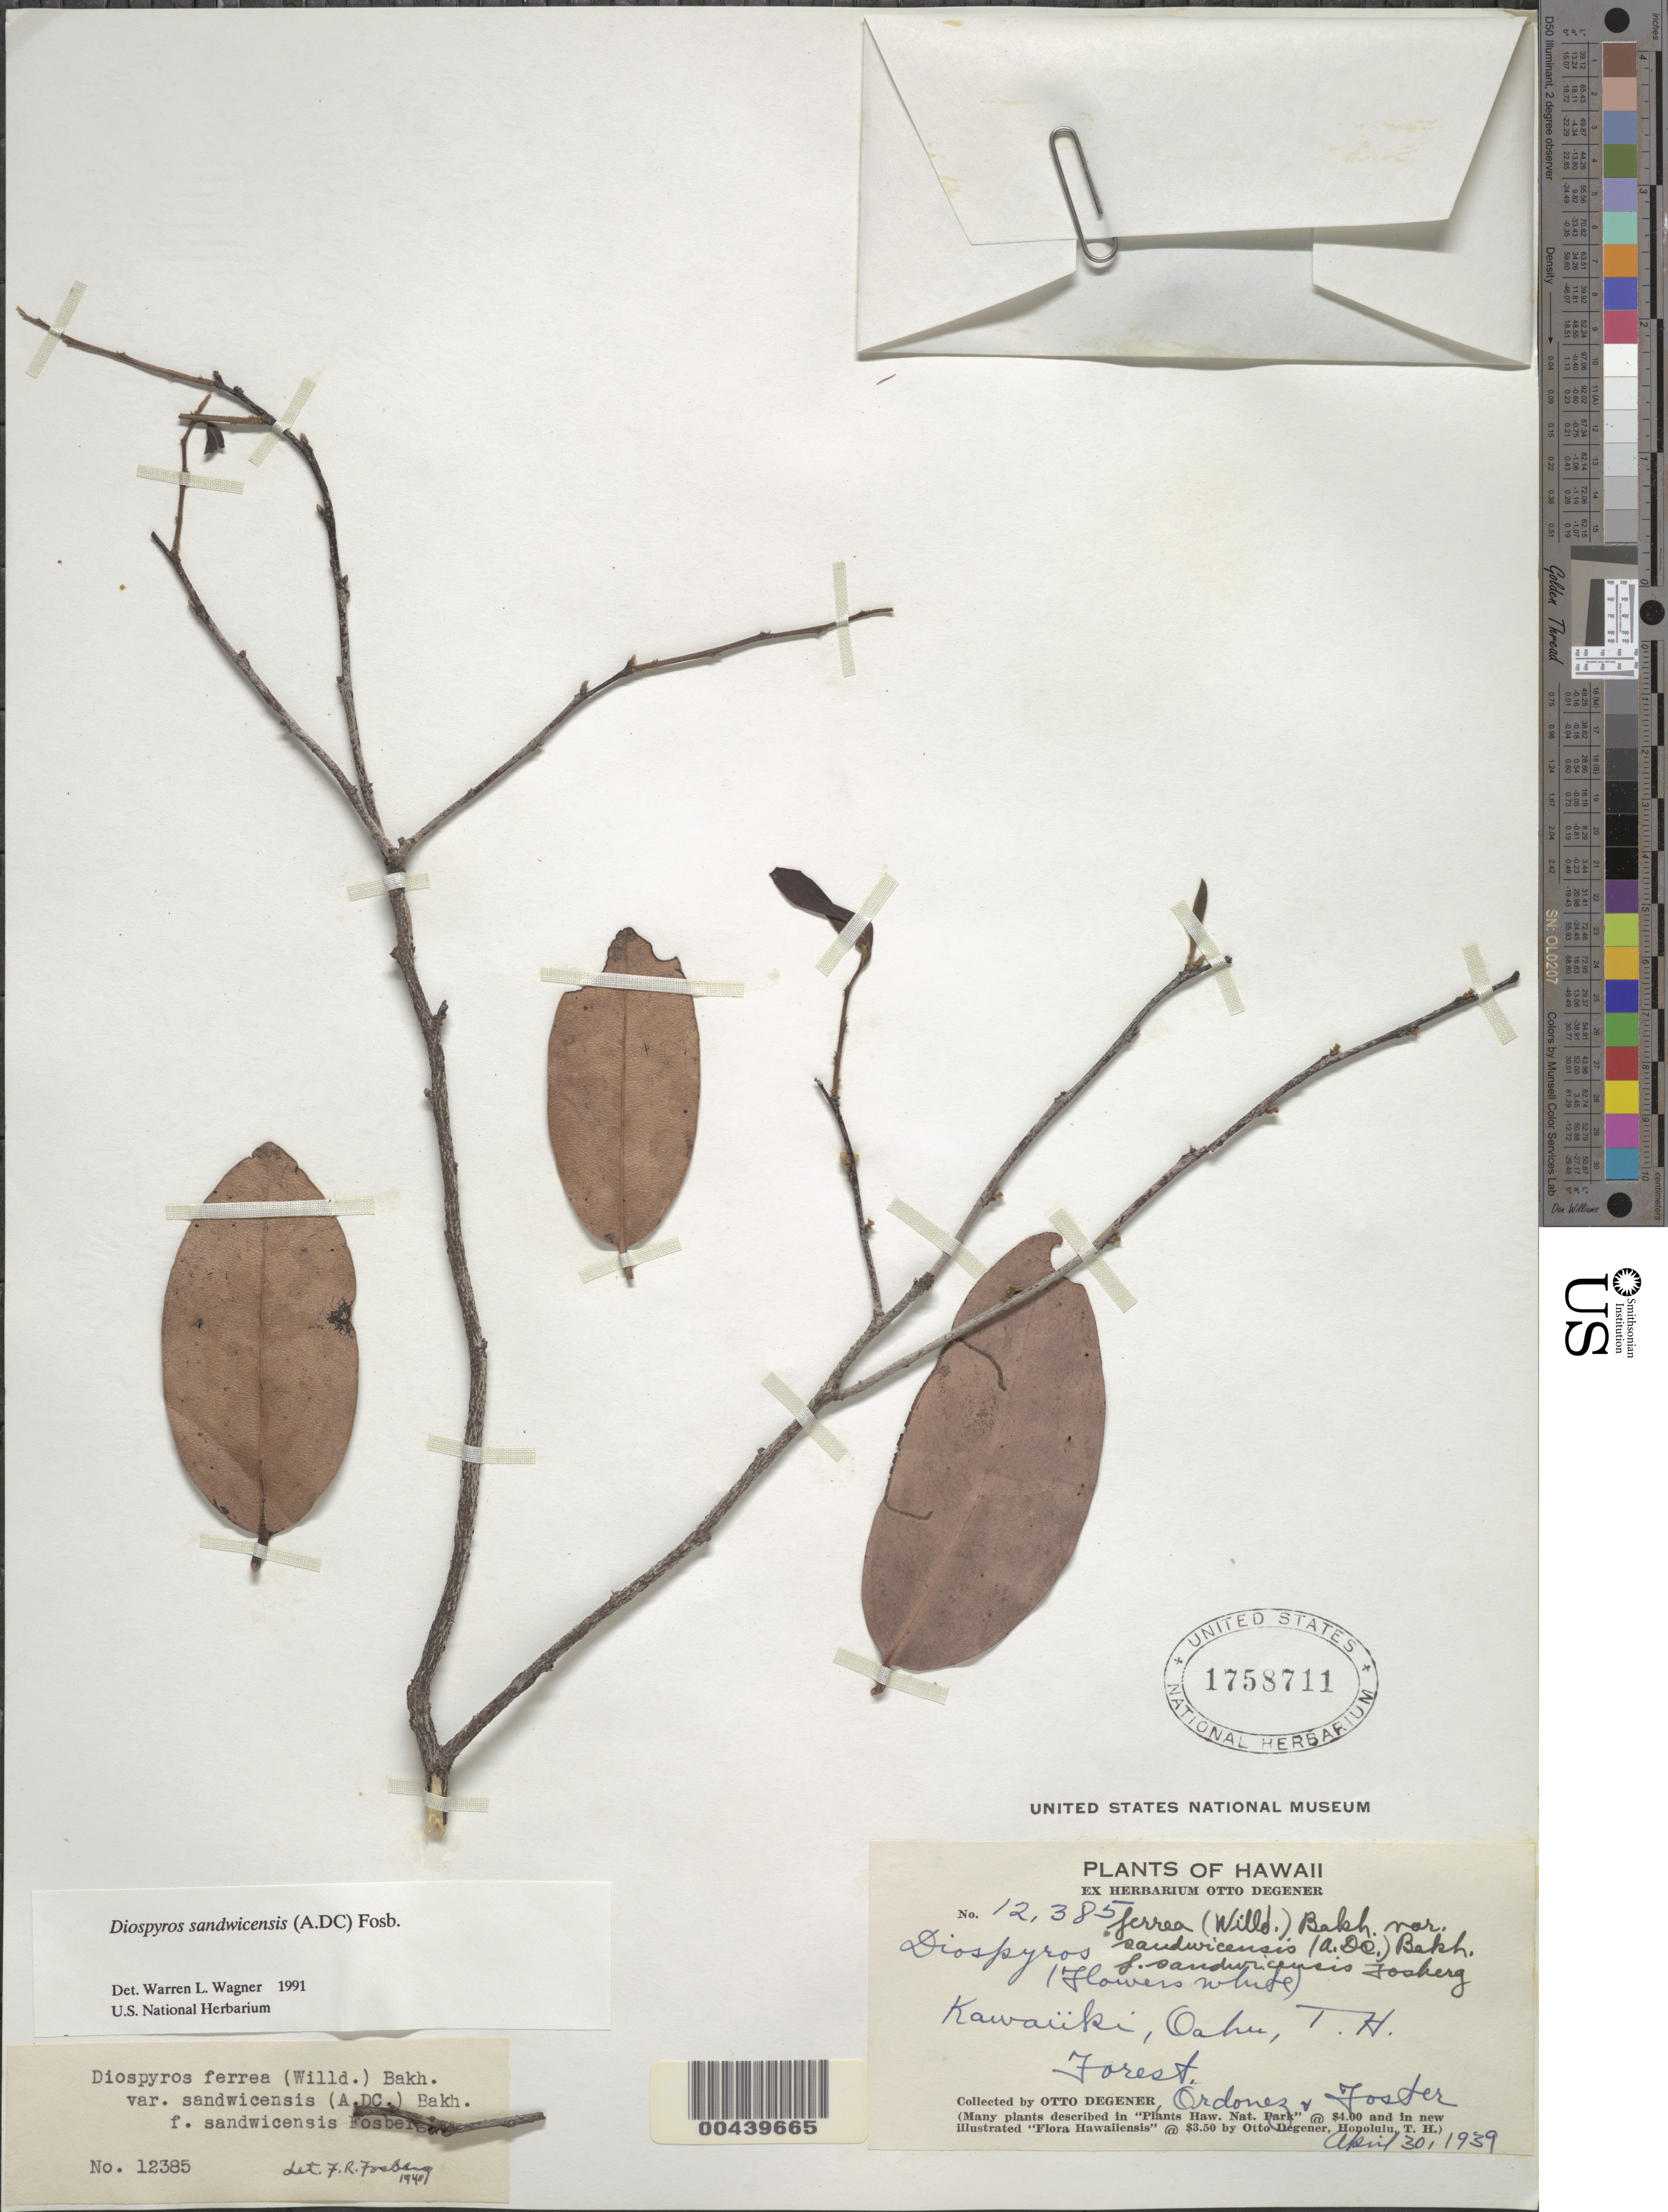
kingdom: Plantae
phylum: Tracheophyta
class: Magnoliopsida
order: Ericales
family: Ebenaceae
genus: Diospyros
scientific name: Diospyros sandwicensis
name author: (A. DC.) Fosberg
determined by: Wagner, W. L., (BOT), Smithsonian Institution - National Museum of Natural History (UNITED STATES)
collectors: O. Degener, Ordonez & R. B. Foster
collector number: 12385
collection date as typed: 30 Apr 1939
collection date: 1939-04-30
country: United States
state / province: Hawaii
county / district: Honolulu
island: Oahu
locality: Kawaiiki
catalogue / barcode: US 1758711